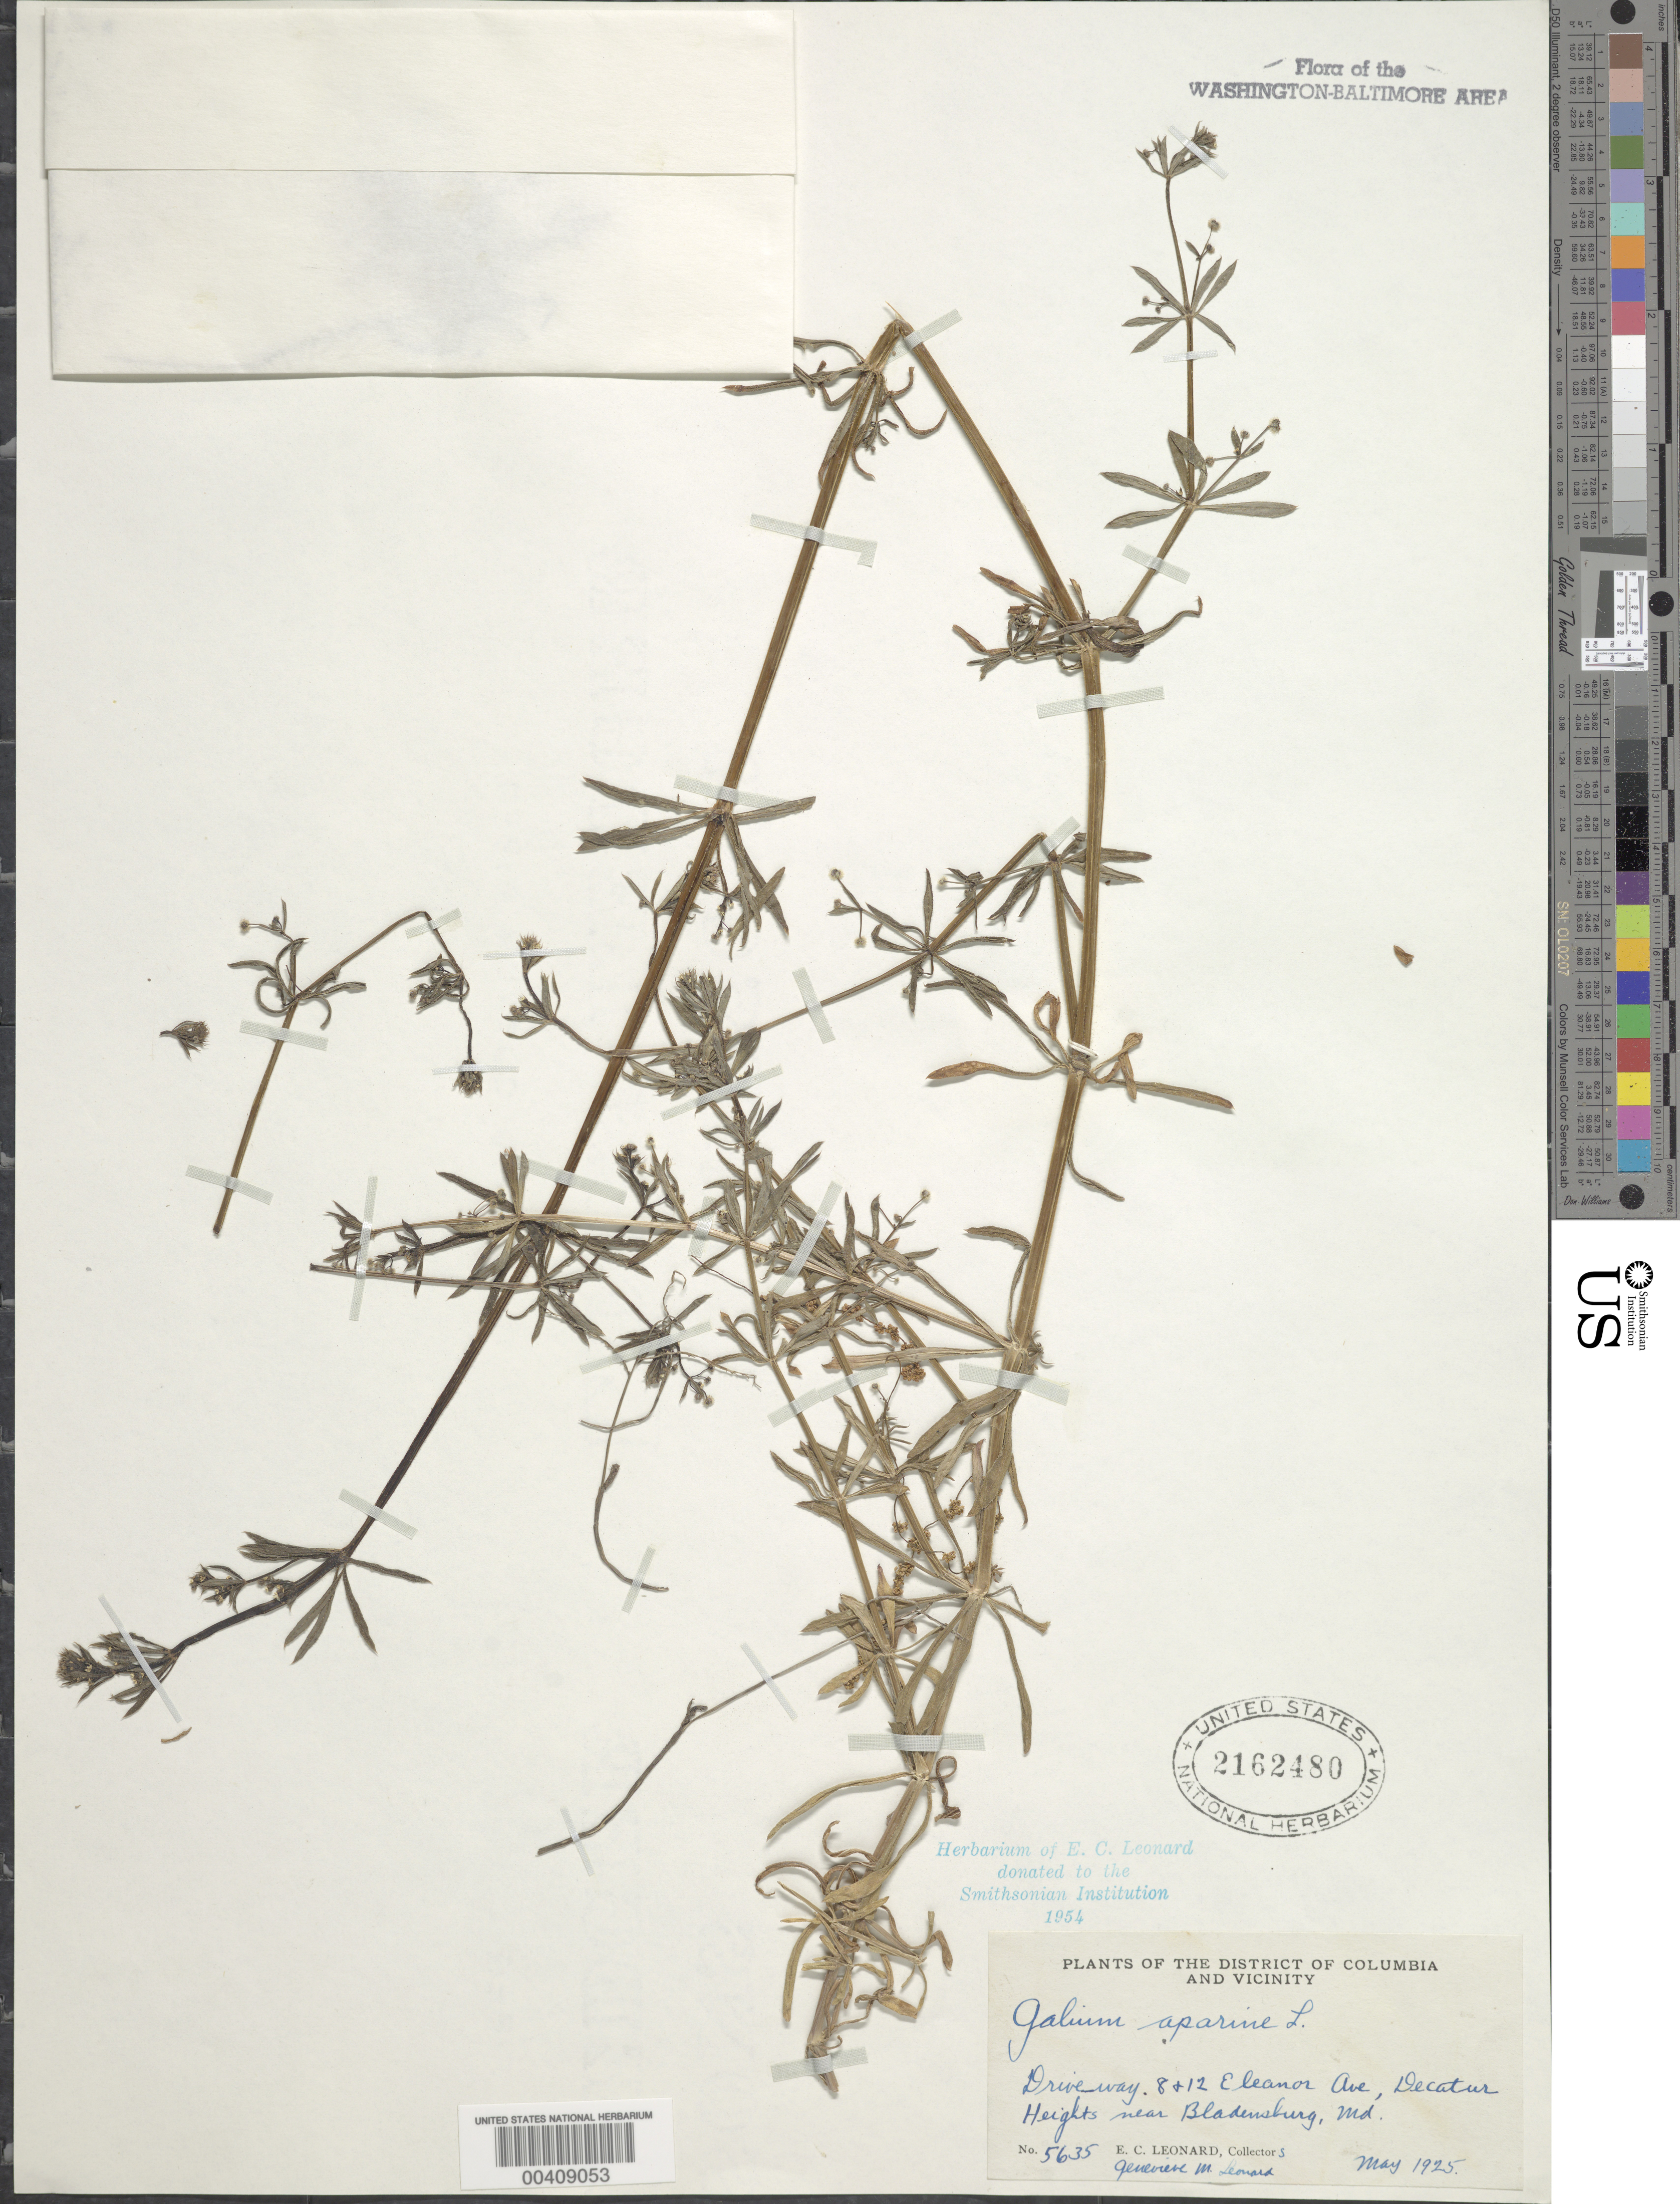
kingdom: Plantae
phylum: Tracheophyta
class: Magnoliopsida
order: Gentianales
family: Rubiaceae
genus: Galium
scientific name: Galium aparine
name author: L.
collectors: E. C. Leonard & G. M. Leonard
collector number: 5635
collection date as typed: May 1925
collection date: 1925-05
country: United States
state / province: Maryland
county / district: Prince George's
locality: Bladensburg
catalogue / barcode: US 2162480